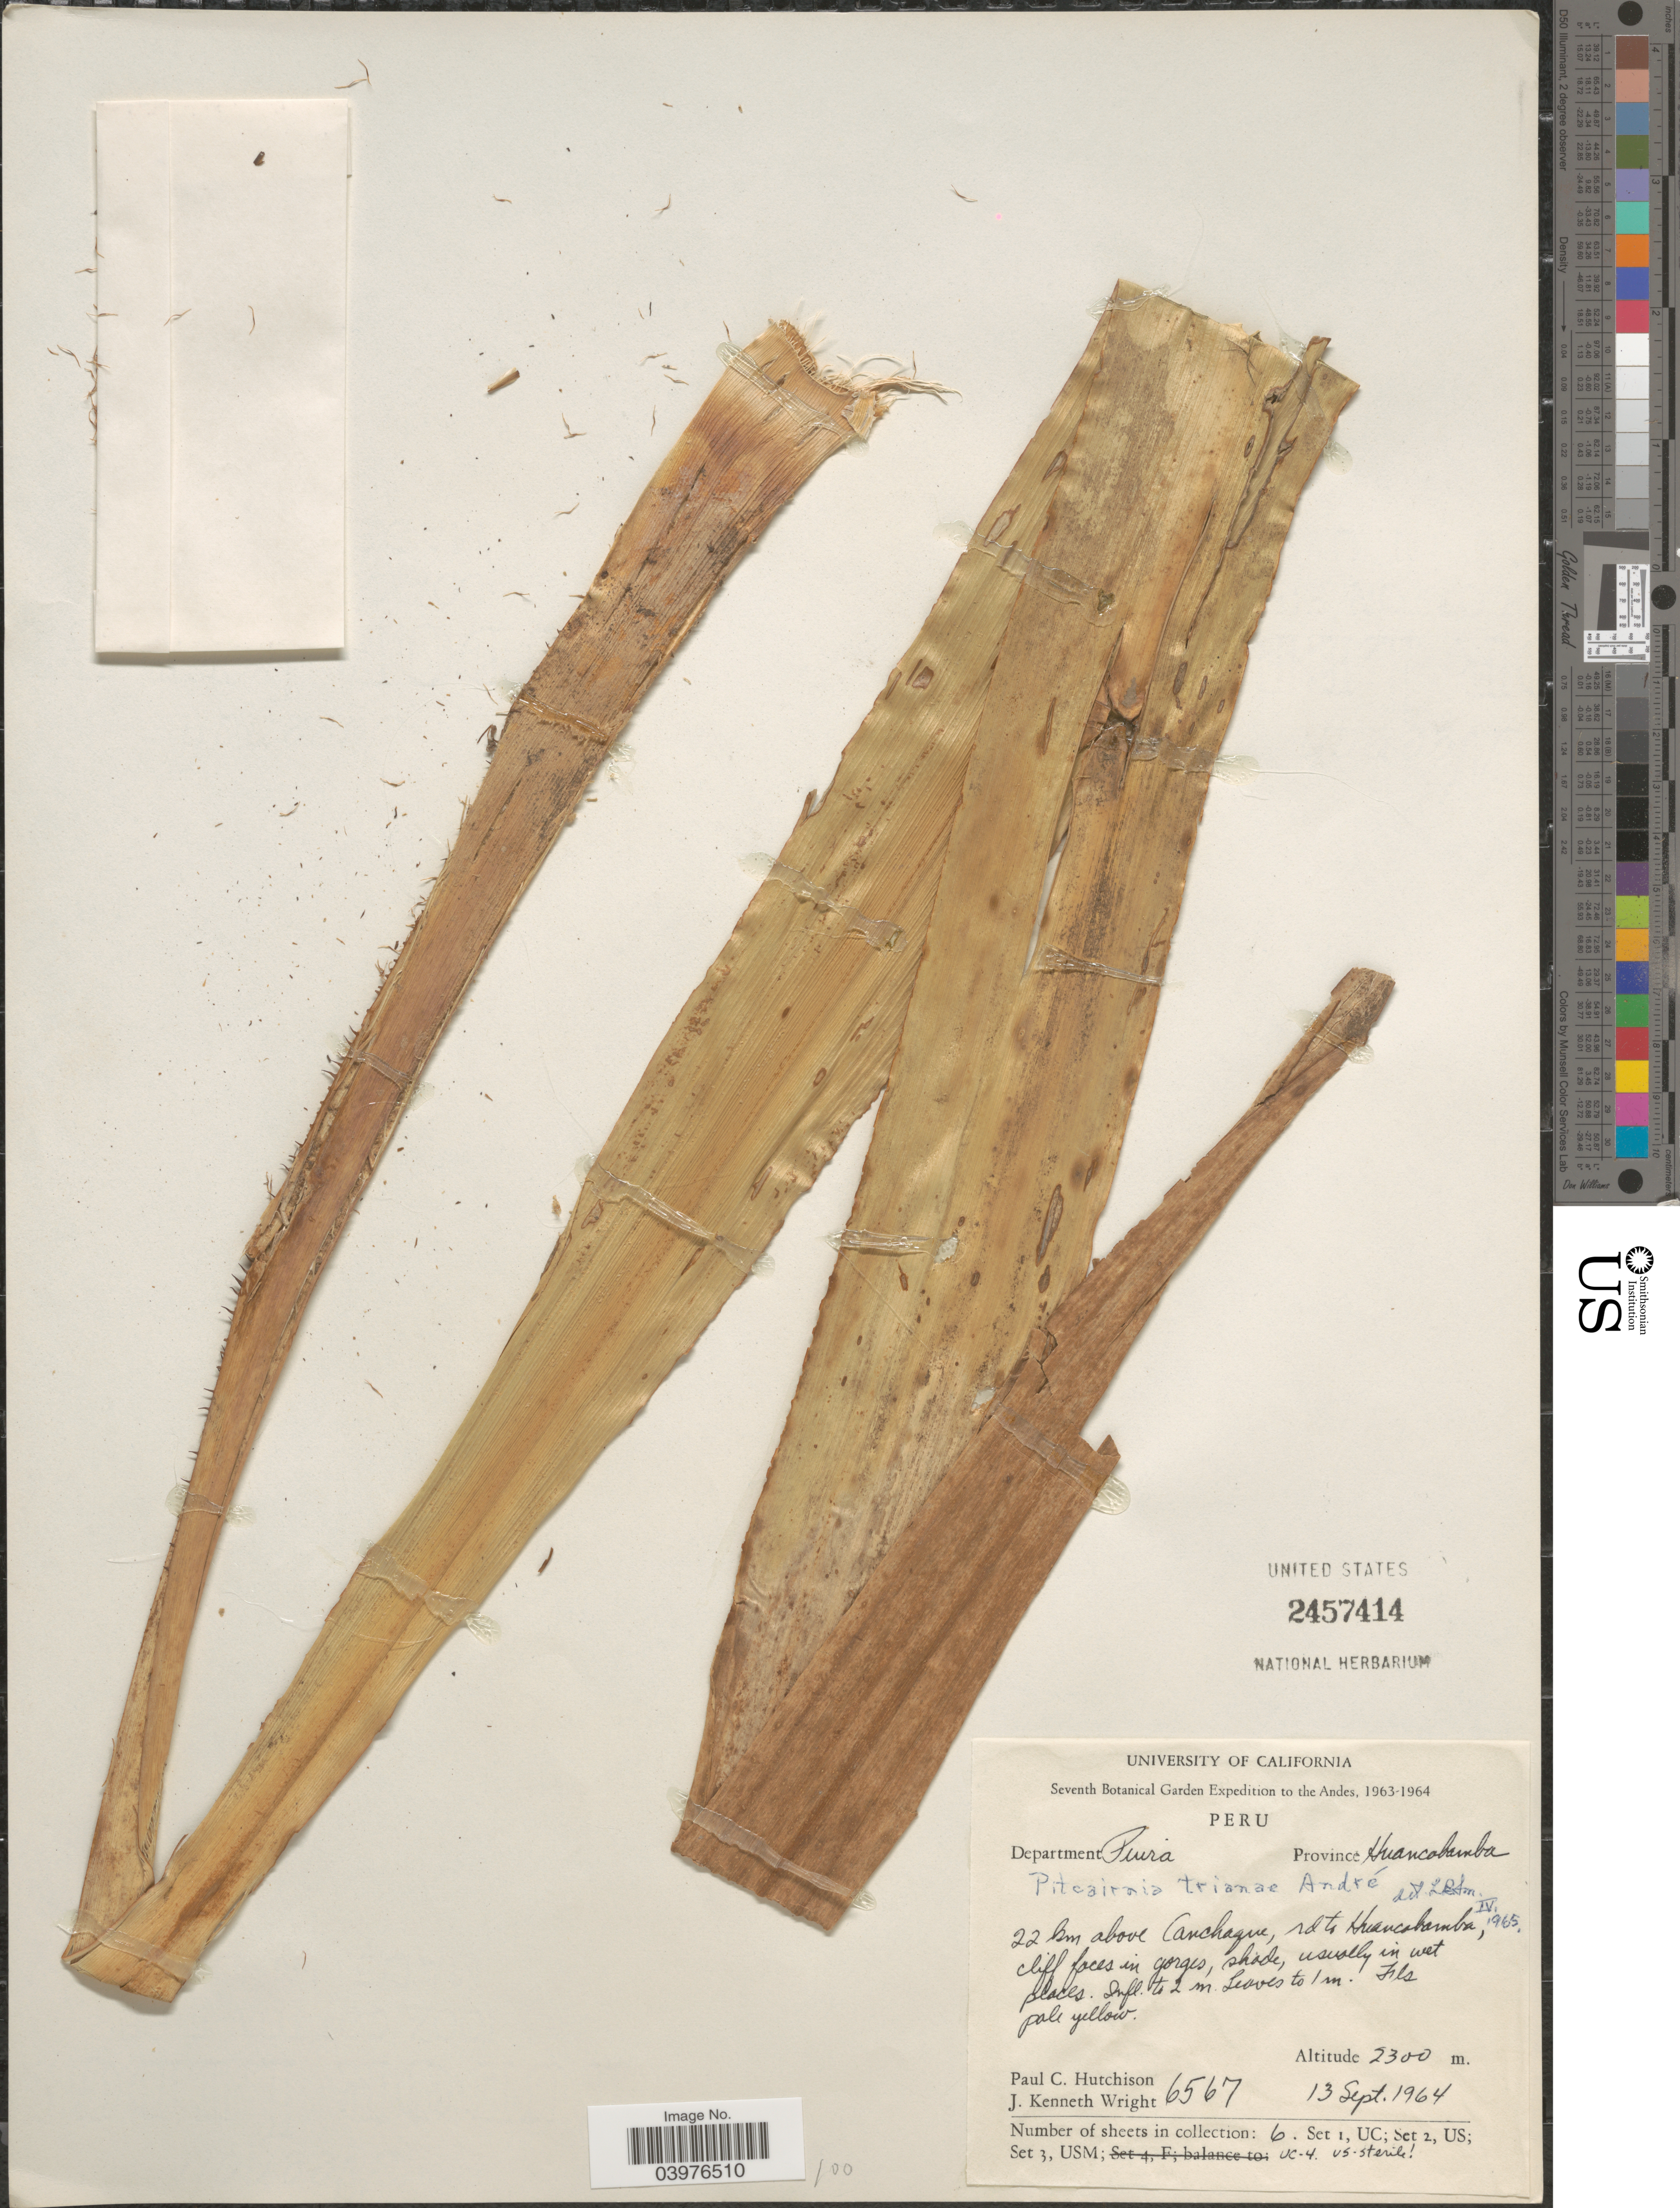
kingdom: Plantae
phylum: Tracheophyta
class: Liliopsida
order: Poales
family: Bromeliaceae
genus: Pitcairnia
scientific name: Pitcairnia trianae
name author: André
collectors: P. C. Hutchison & J. K. Wright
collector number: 6567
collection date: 1964-09-13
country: Peru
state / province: Piura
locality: The Andes. Department Piura. Province Huancabamba. 22 km above Canchaque, rd to Huancabamba.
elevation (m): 2300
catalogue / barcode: US 2457414